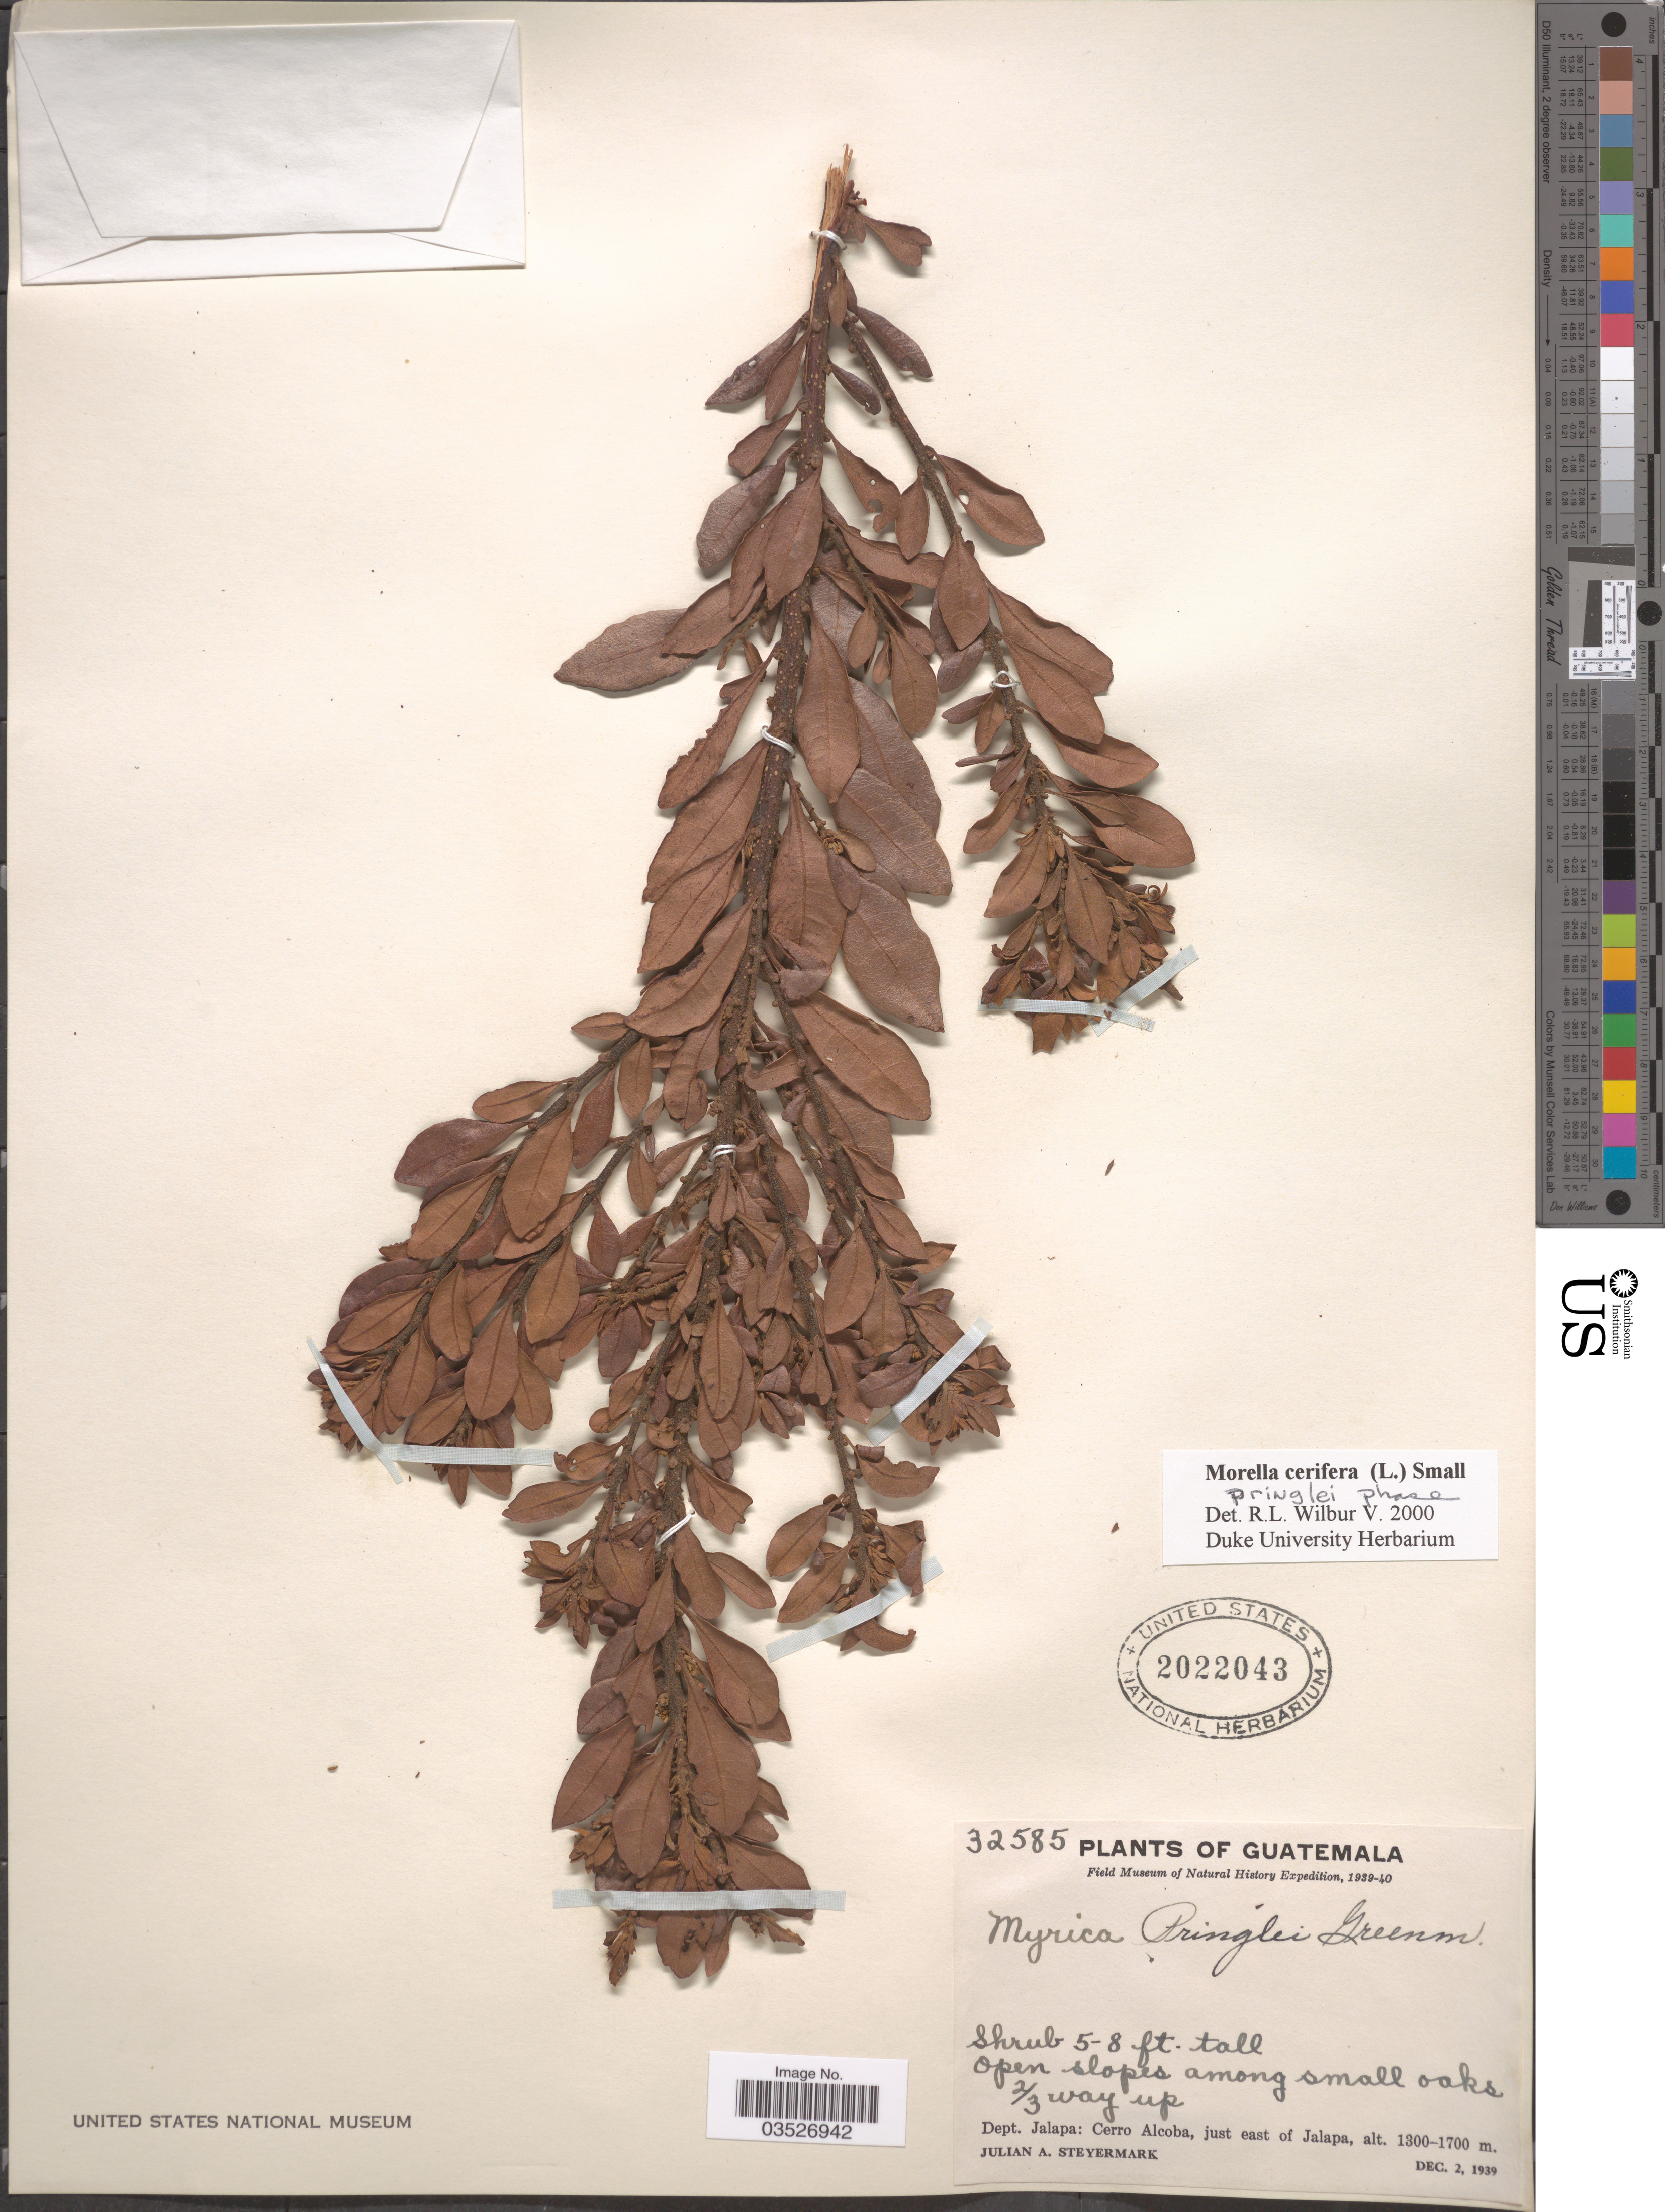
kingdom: Plantae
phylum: Tracheophyta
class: Magnoliopsida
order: Fagales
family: Myricaceae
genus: Morella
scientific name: Morella cerifera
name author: (L.) Small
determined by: Wilbur, R. L.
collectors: J. Steyermark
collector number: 32585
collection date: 1939-12-02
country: Guatemala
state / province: Jalapa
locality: Dept. Jalapa: Cerro Alcoba, just east of Jalapa.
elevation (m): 1300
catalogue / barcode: US 2022043